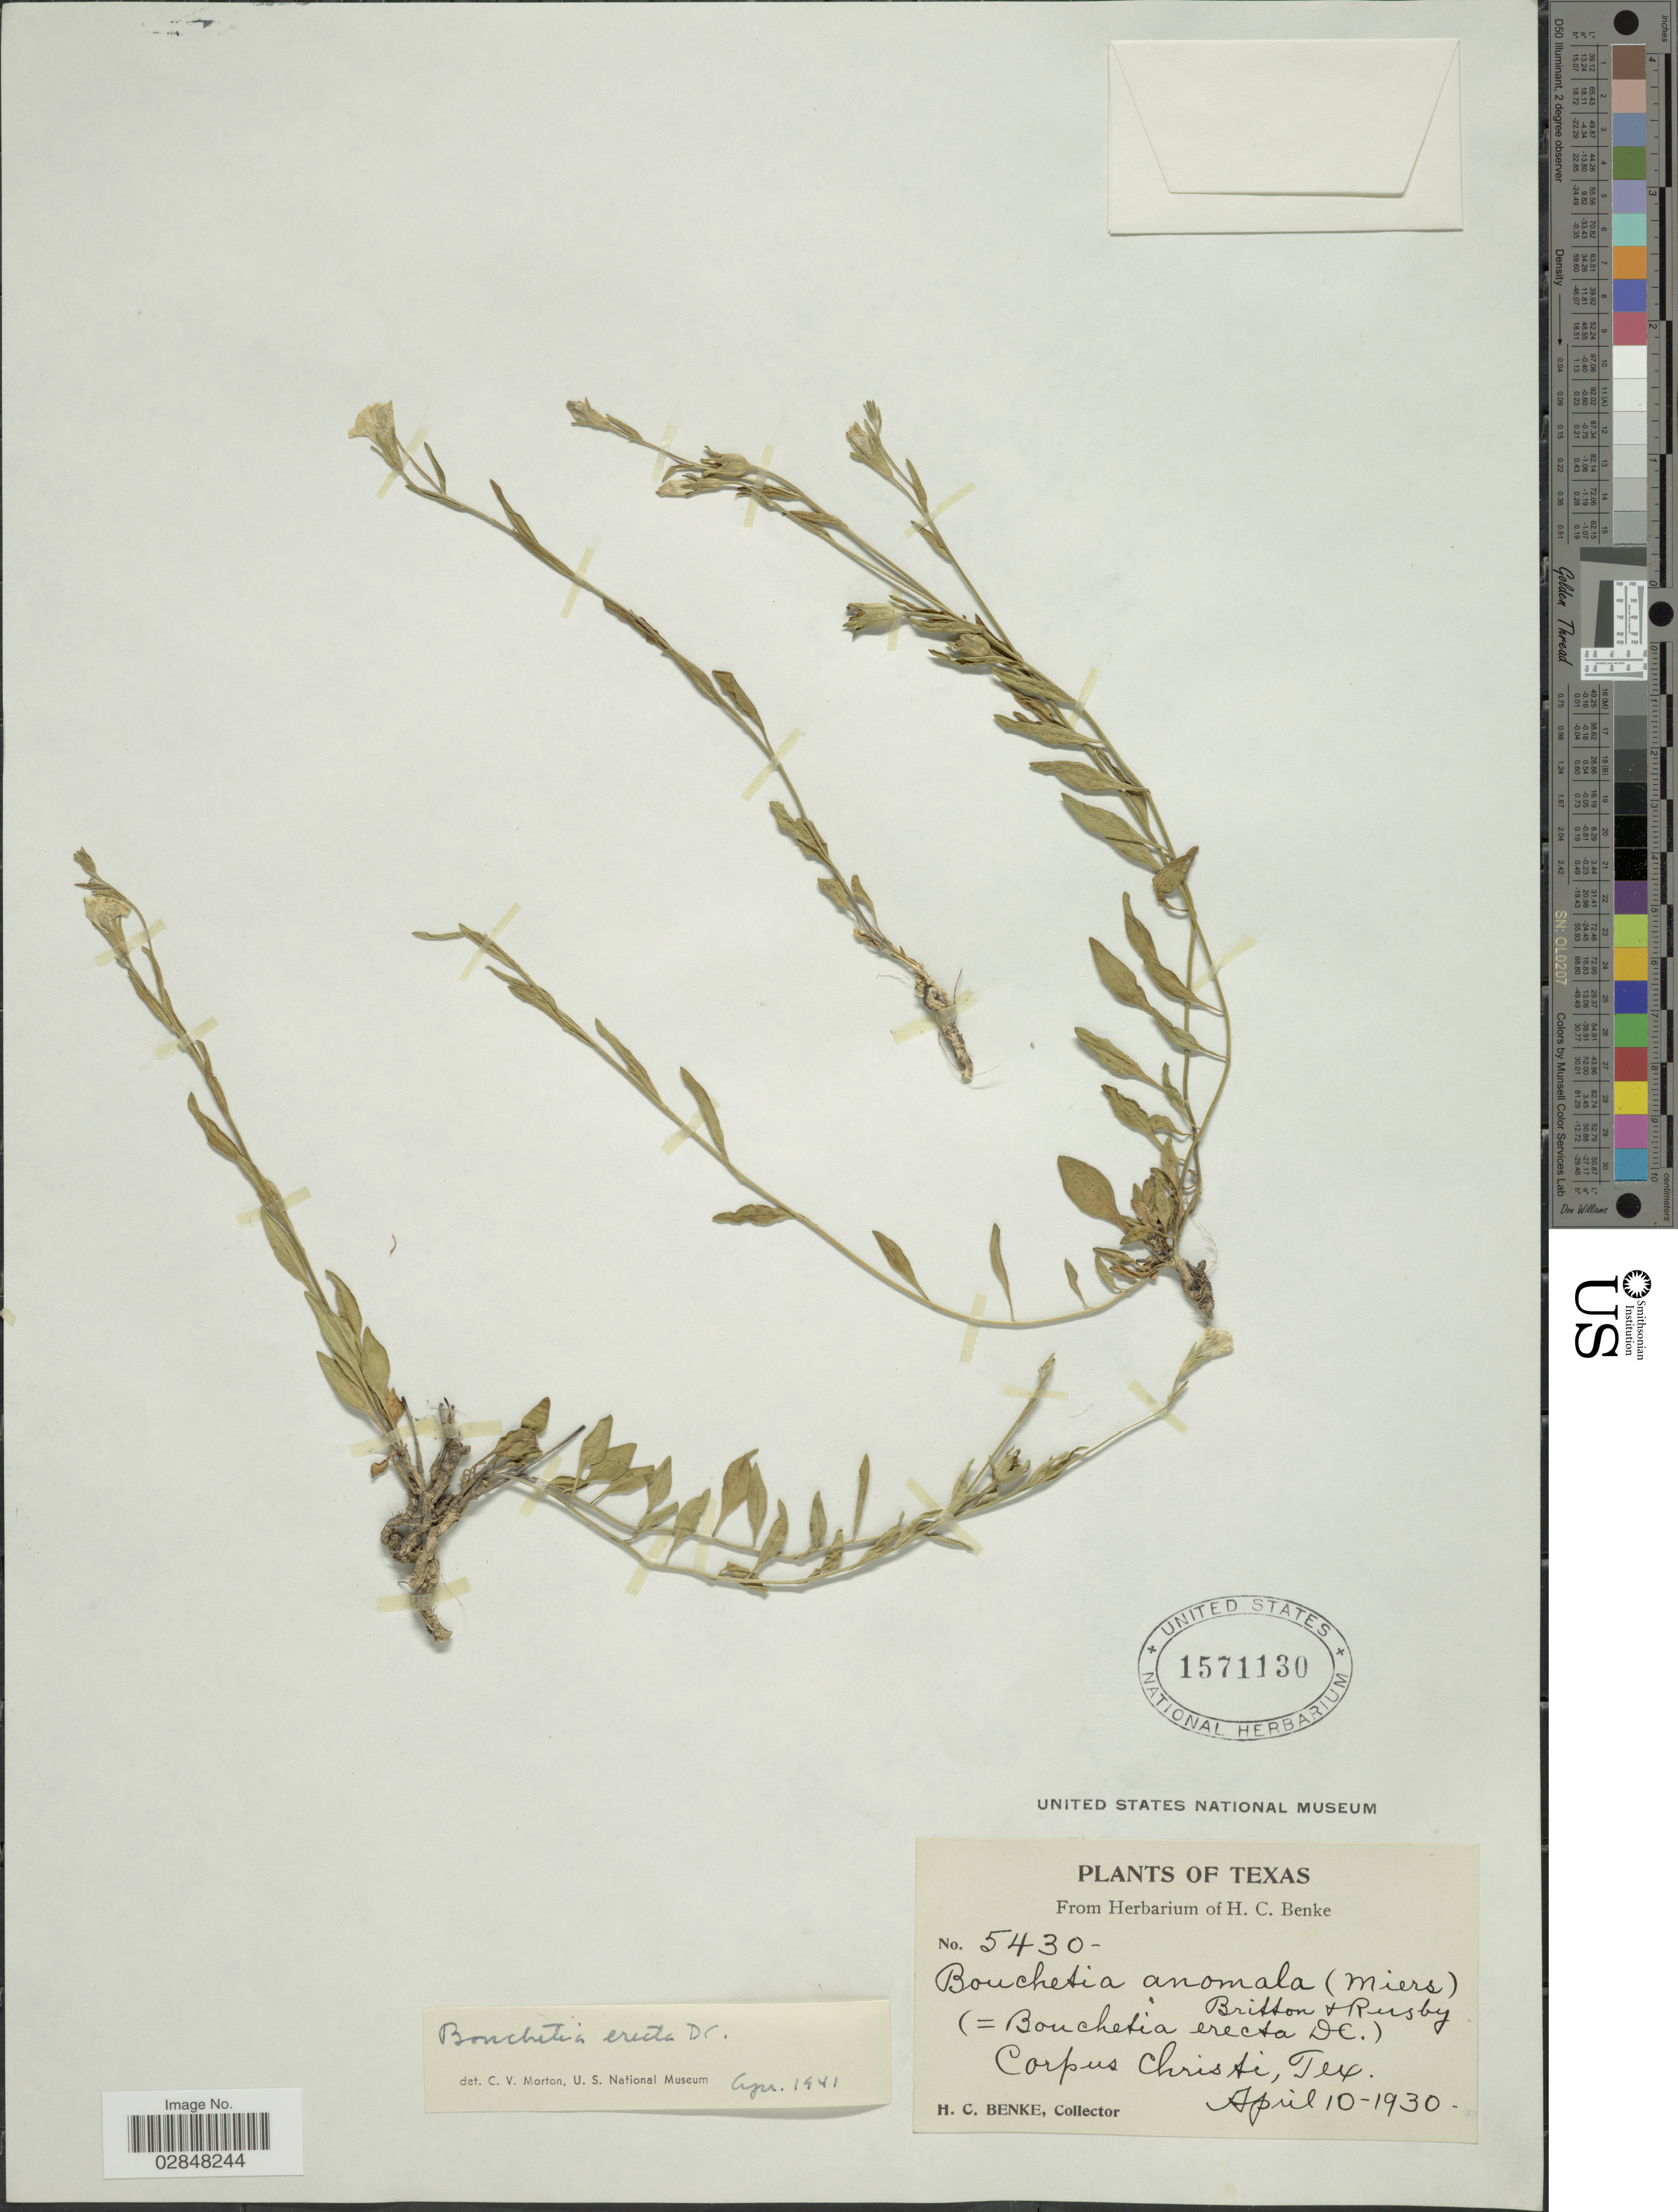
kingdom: Plantae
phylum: Tracheophyta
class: Magnoliopsida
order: Solanales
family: Solanaceae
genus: Bouchetia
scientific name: Bouchetia erecta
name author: DC.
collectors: H. Benke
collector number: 5430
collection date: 1930-04-10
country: United States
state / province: Texas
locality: Corpus Christi.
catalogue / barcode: US 1571130